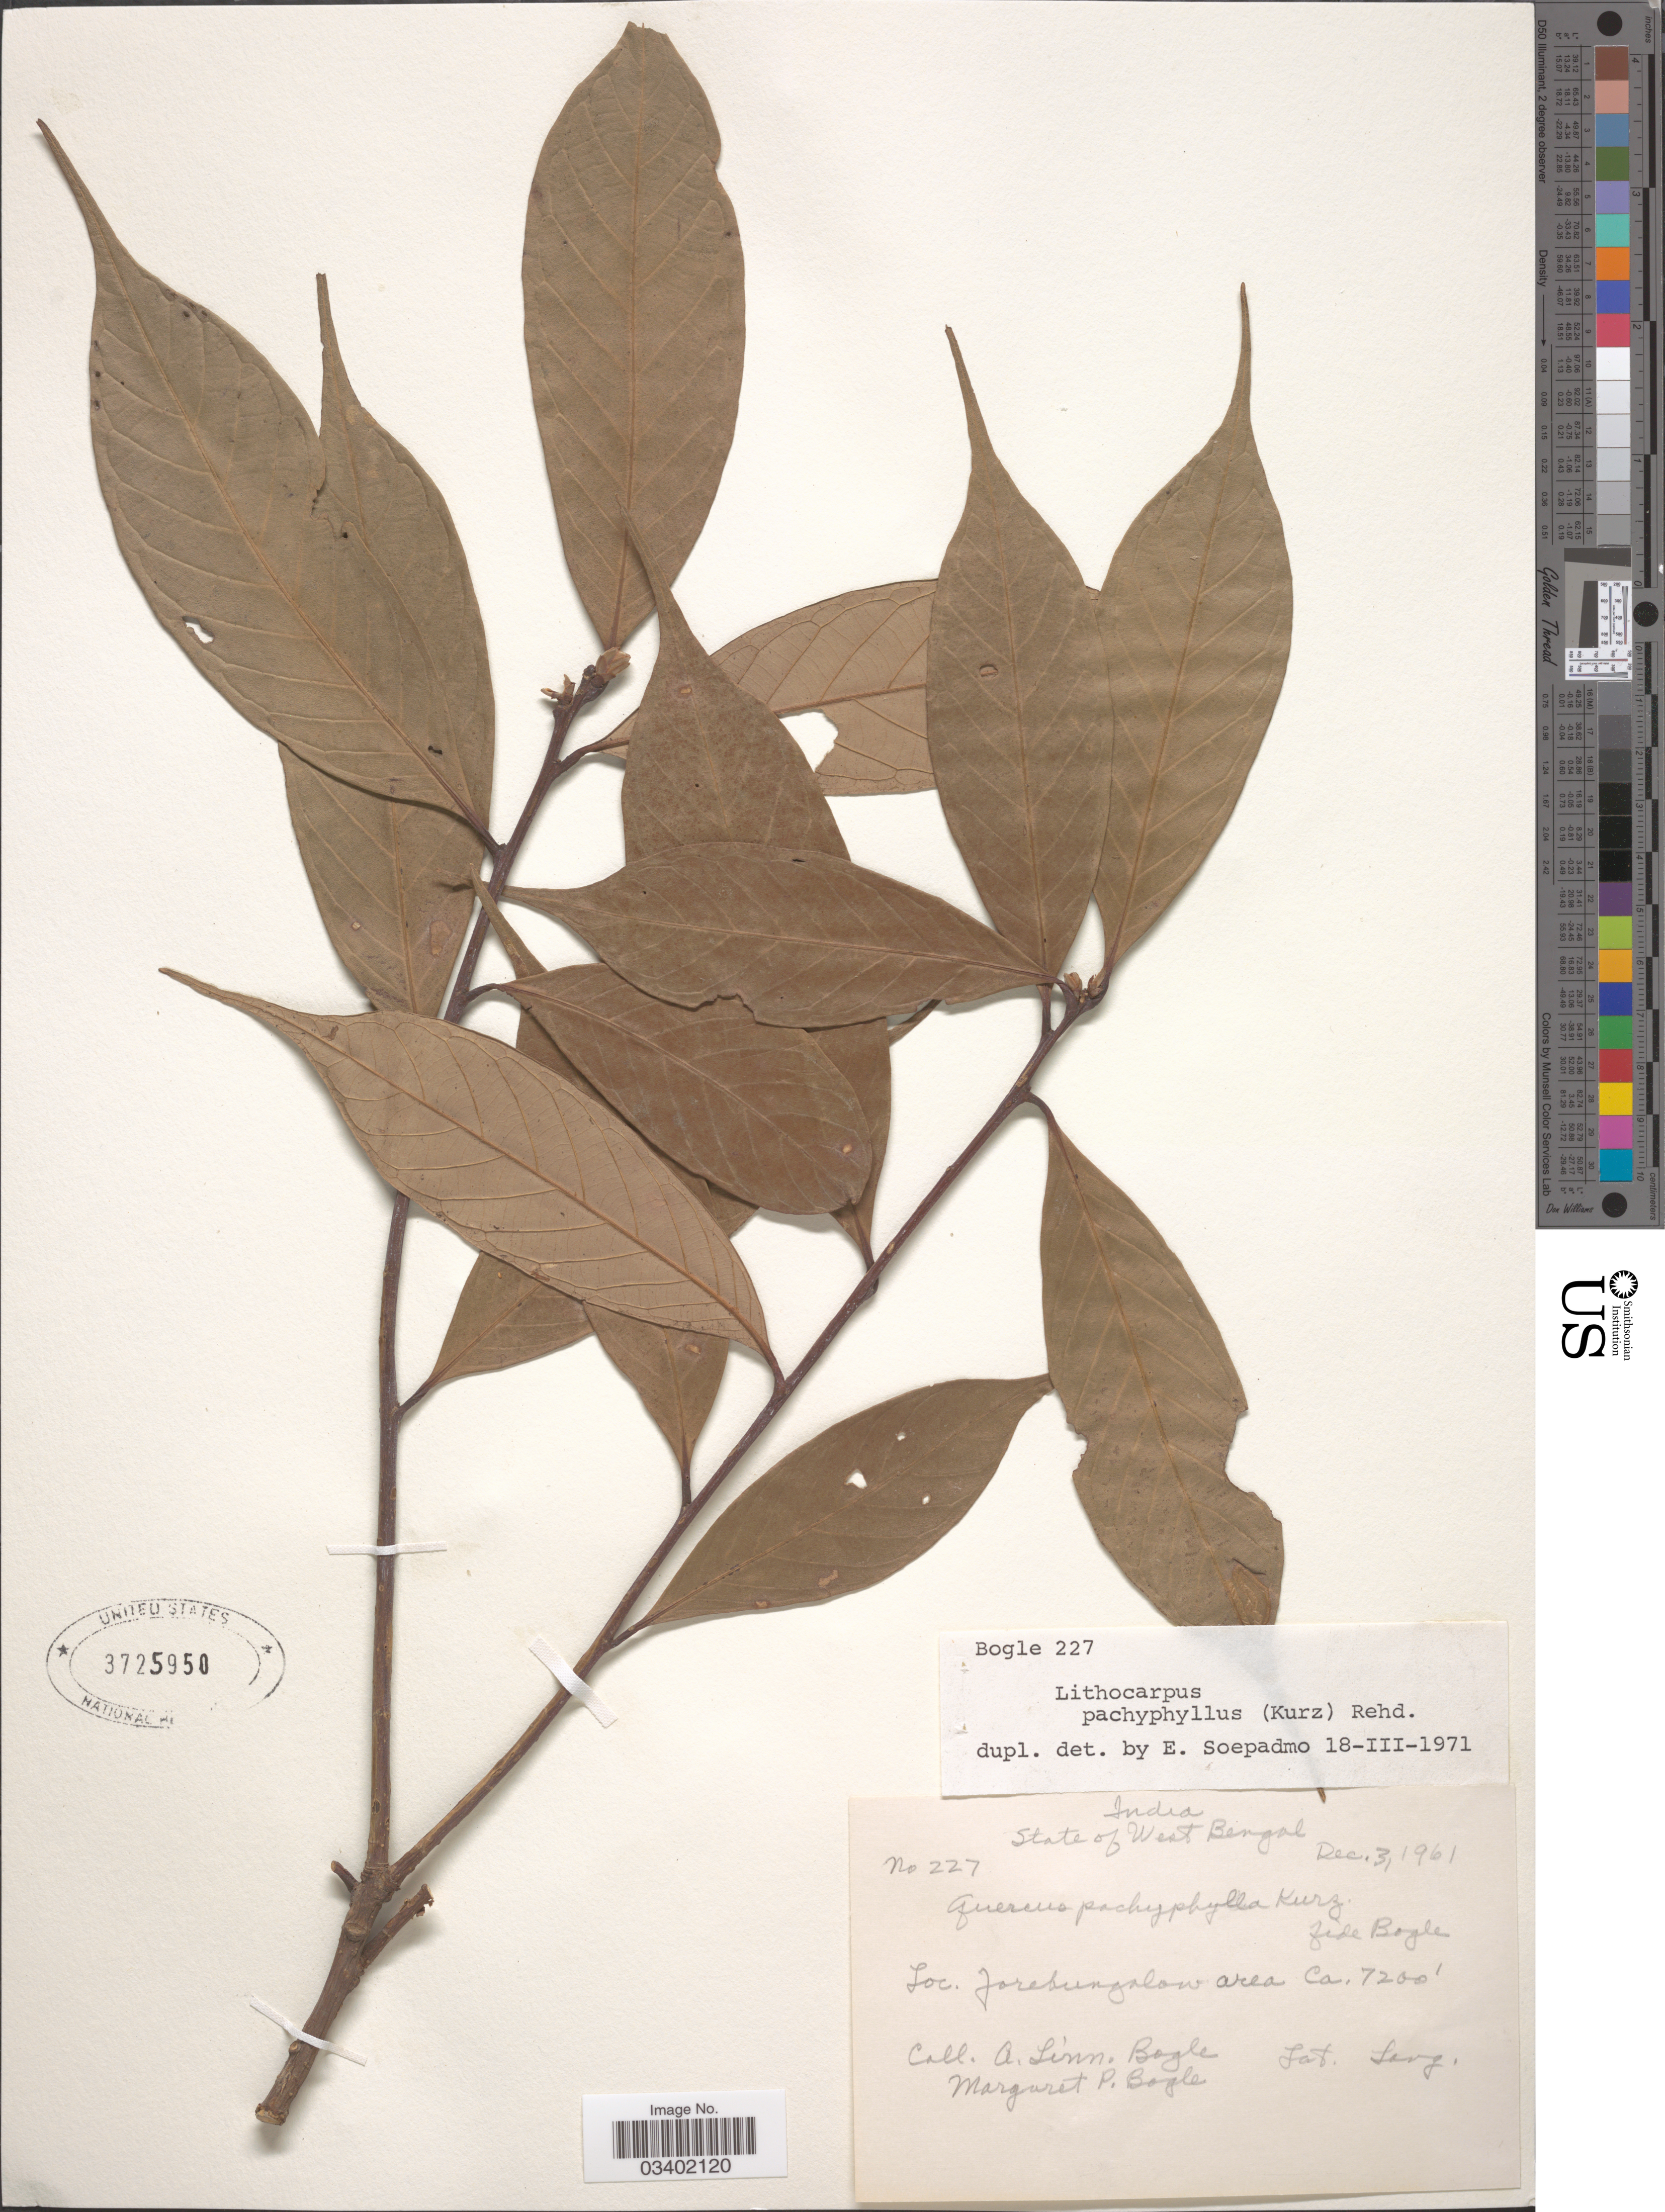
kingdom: Plantae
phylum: Tracheophyta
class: Magnoliopsida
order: Fagales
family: Betulaceae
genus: Betula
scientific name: Betula pachyphyllus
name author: (Kurz) Rehder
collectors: Bogle, A.L. & M. Bogle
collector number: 227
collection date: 1961-12-03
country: India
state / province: West Bengal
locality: Jorebungalow area.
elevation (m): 2195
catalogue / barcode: US 3725950